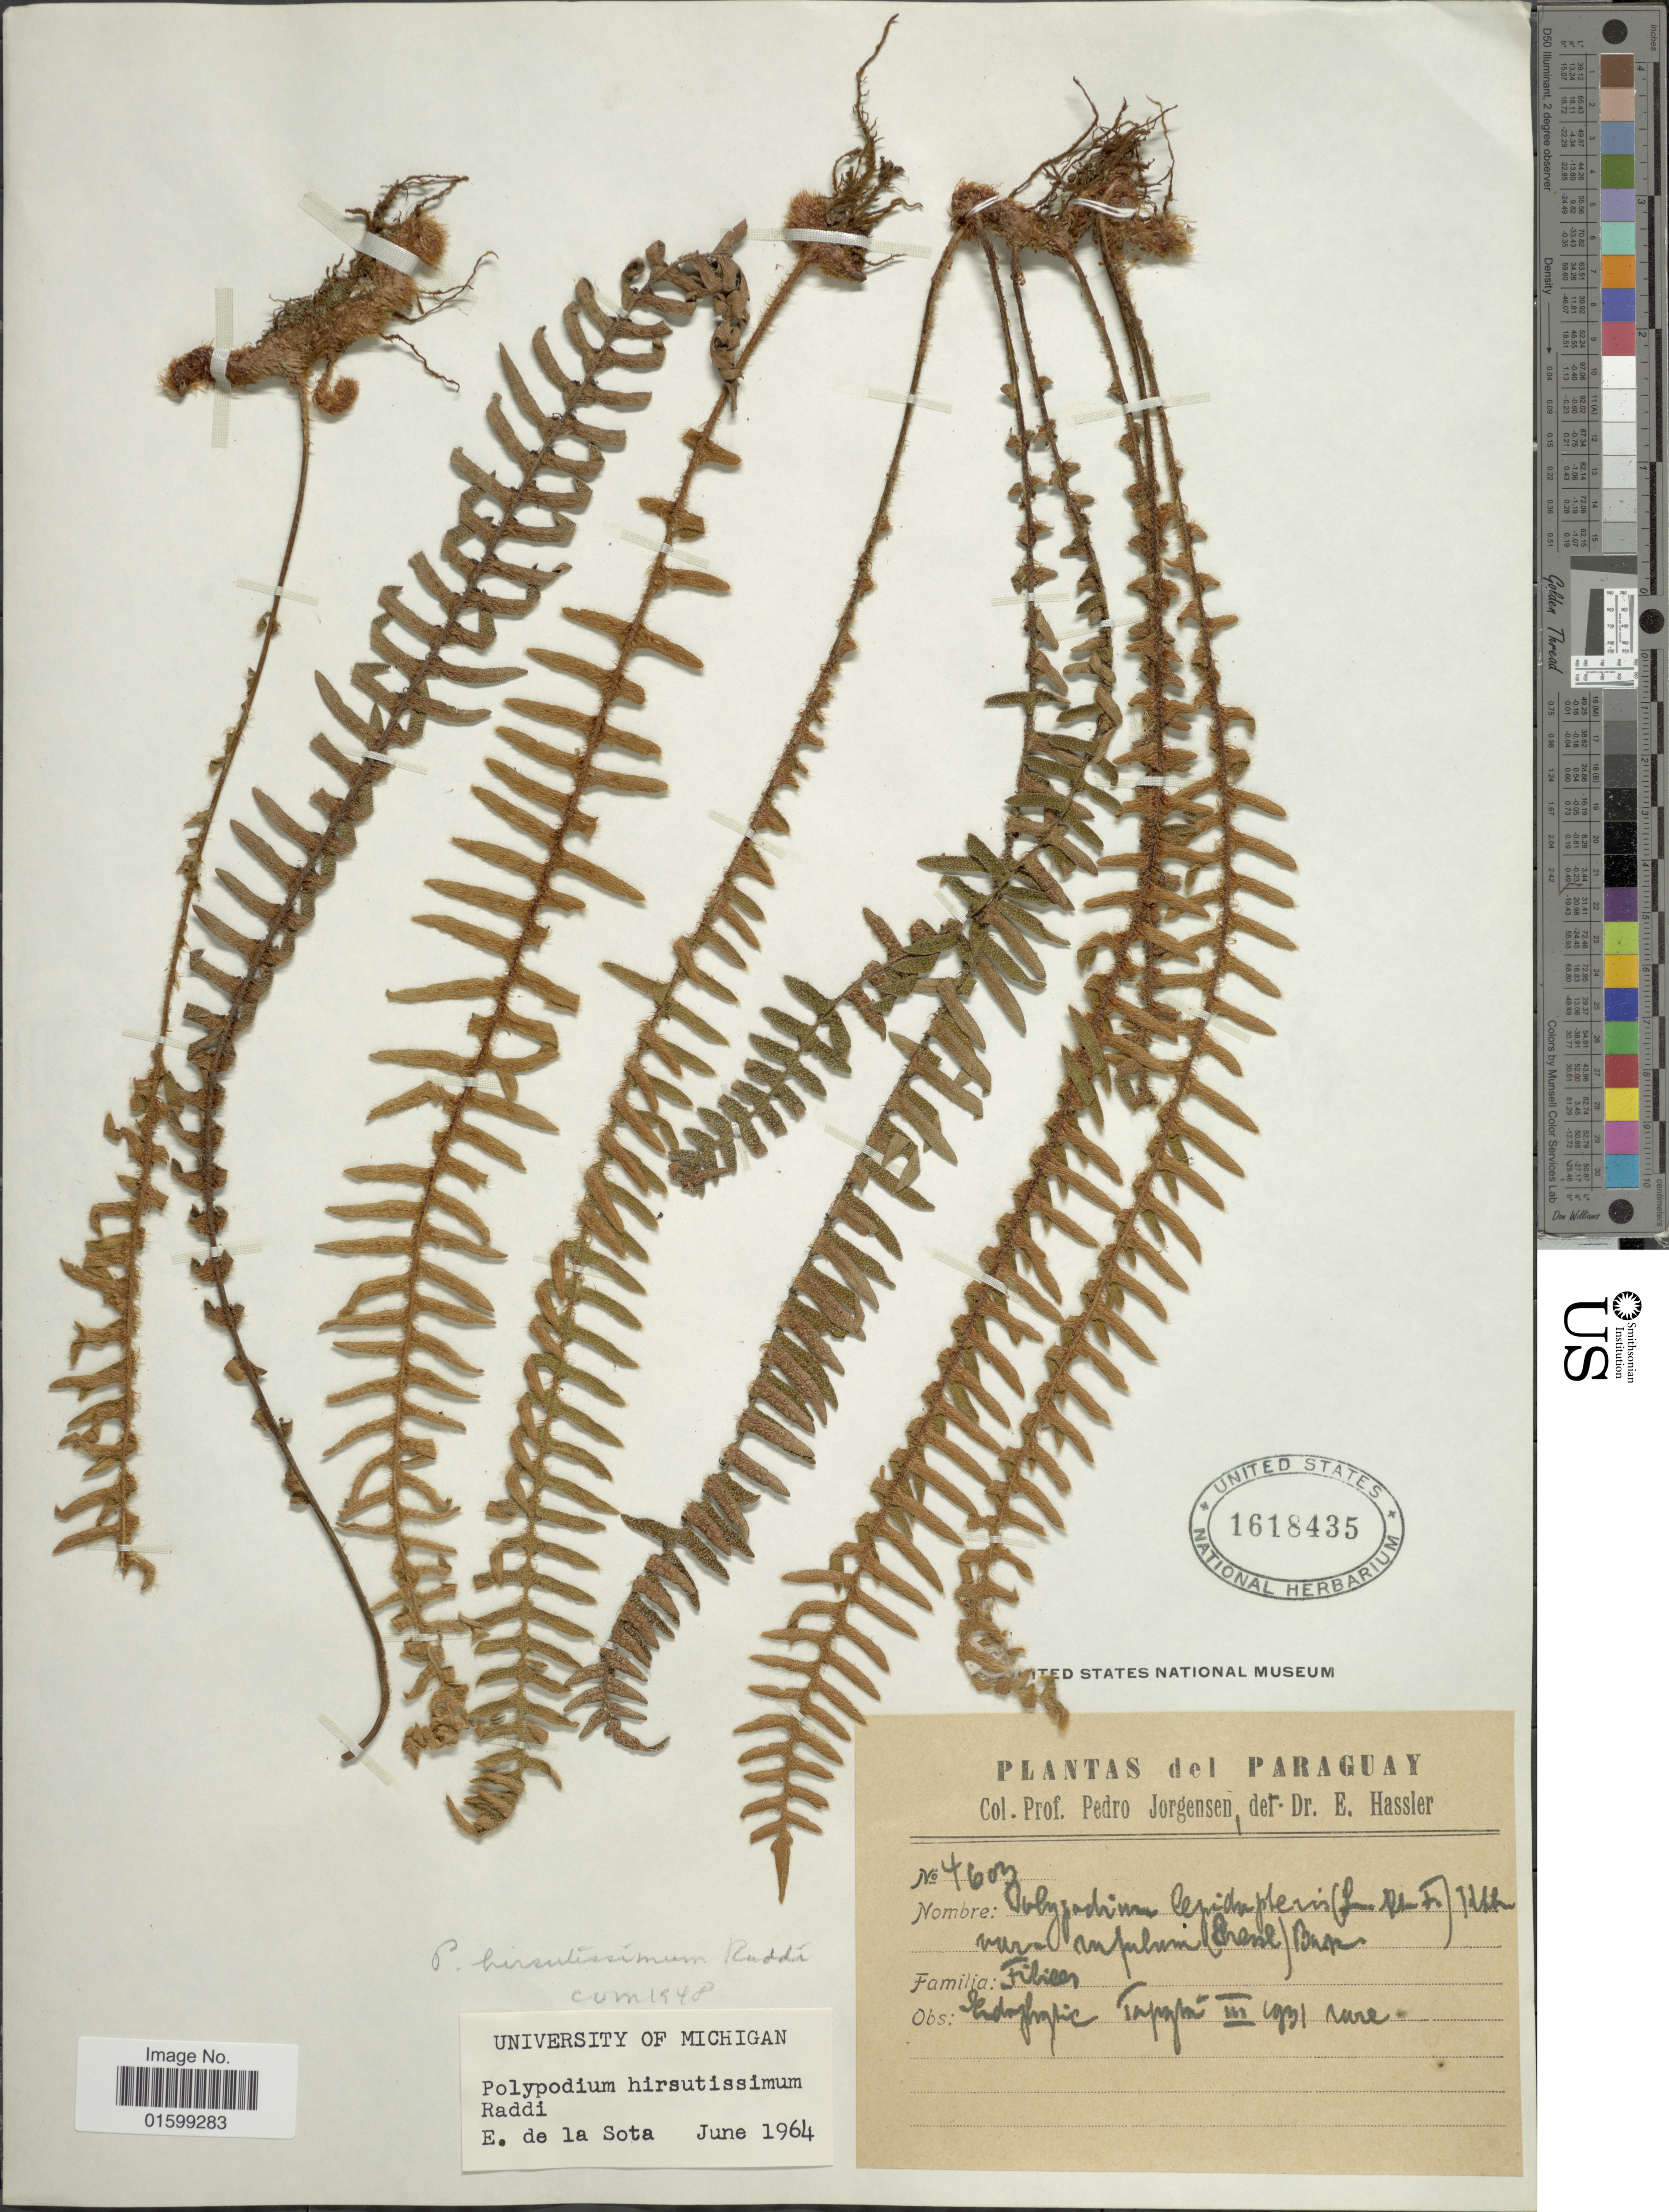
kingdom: Plantae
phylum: Tracheophyta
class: Polypodiopsida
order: Polypodiales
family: Polypodiaceae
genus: Pleopeltis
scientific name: Pleopeltis hirsutissima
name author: (Raddi) de la Sota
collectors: P. Jörgensen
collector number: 4603*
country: Paraguay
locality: Tapytá.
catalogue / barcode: US 1618435